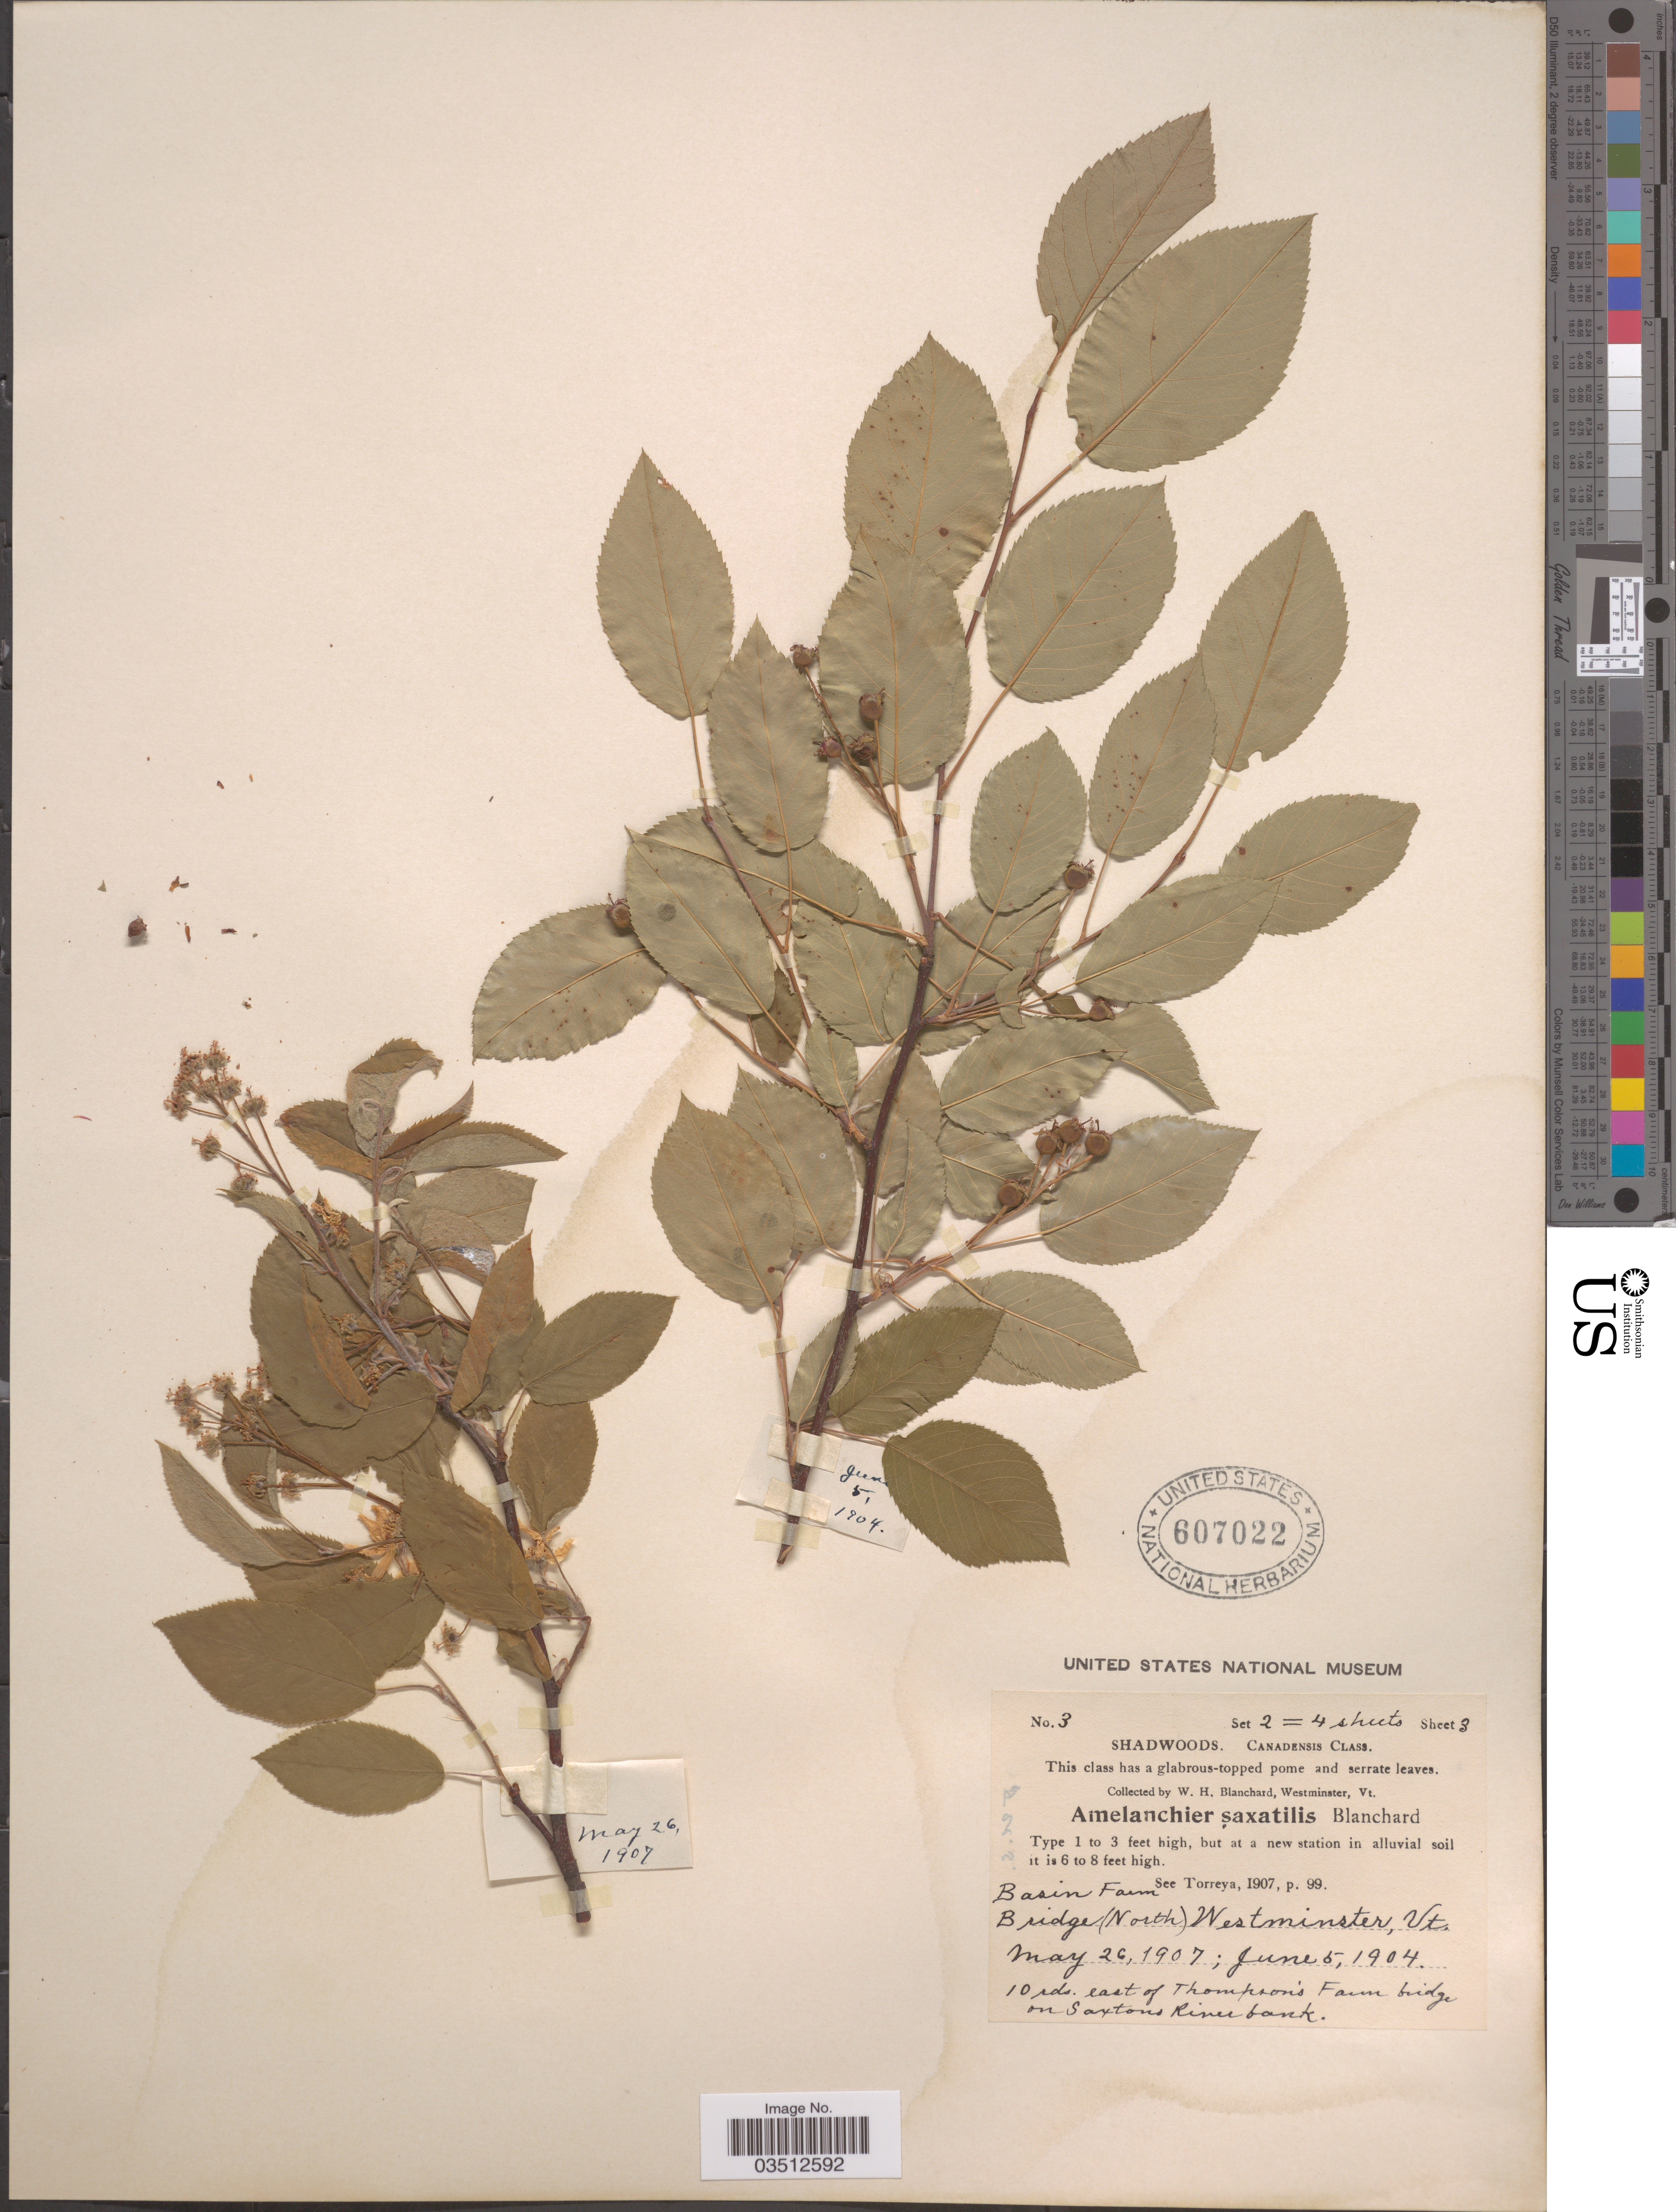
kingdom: Plantae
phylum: Tracheophyta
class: Magnoliopsida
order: Rosales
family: Rosaceae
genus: Amelanchier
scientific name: Amelanchier saxatilis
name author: Blanch.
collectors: W. H. Blanchard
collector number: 3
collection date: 1904-06-05/1907-05-26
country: United States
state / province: Vermont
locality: Basin Farm, Bridge (North) Westminster.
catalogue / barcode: US 607022